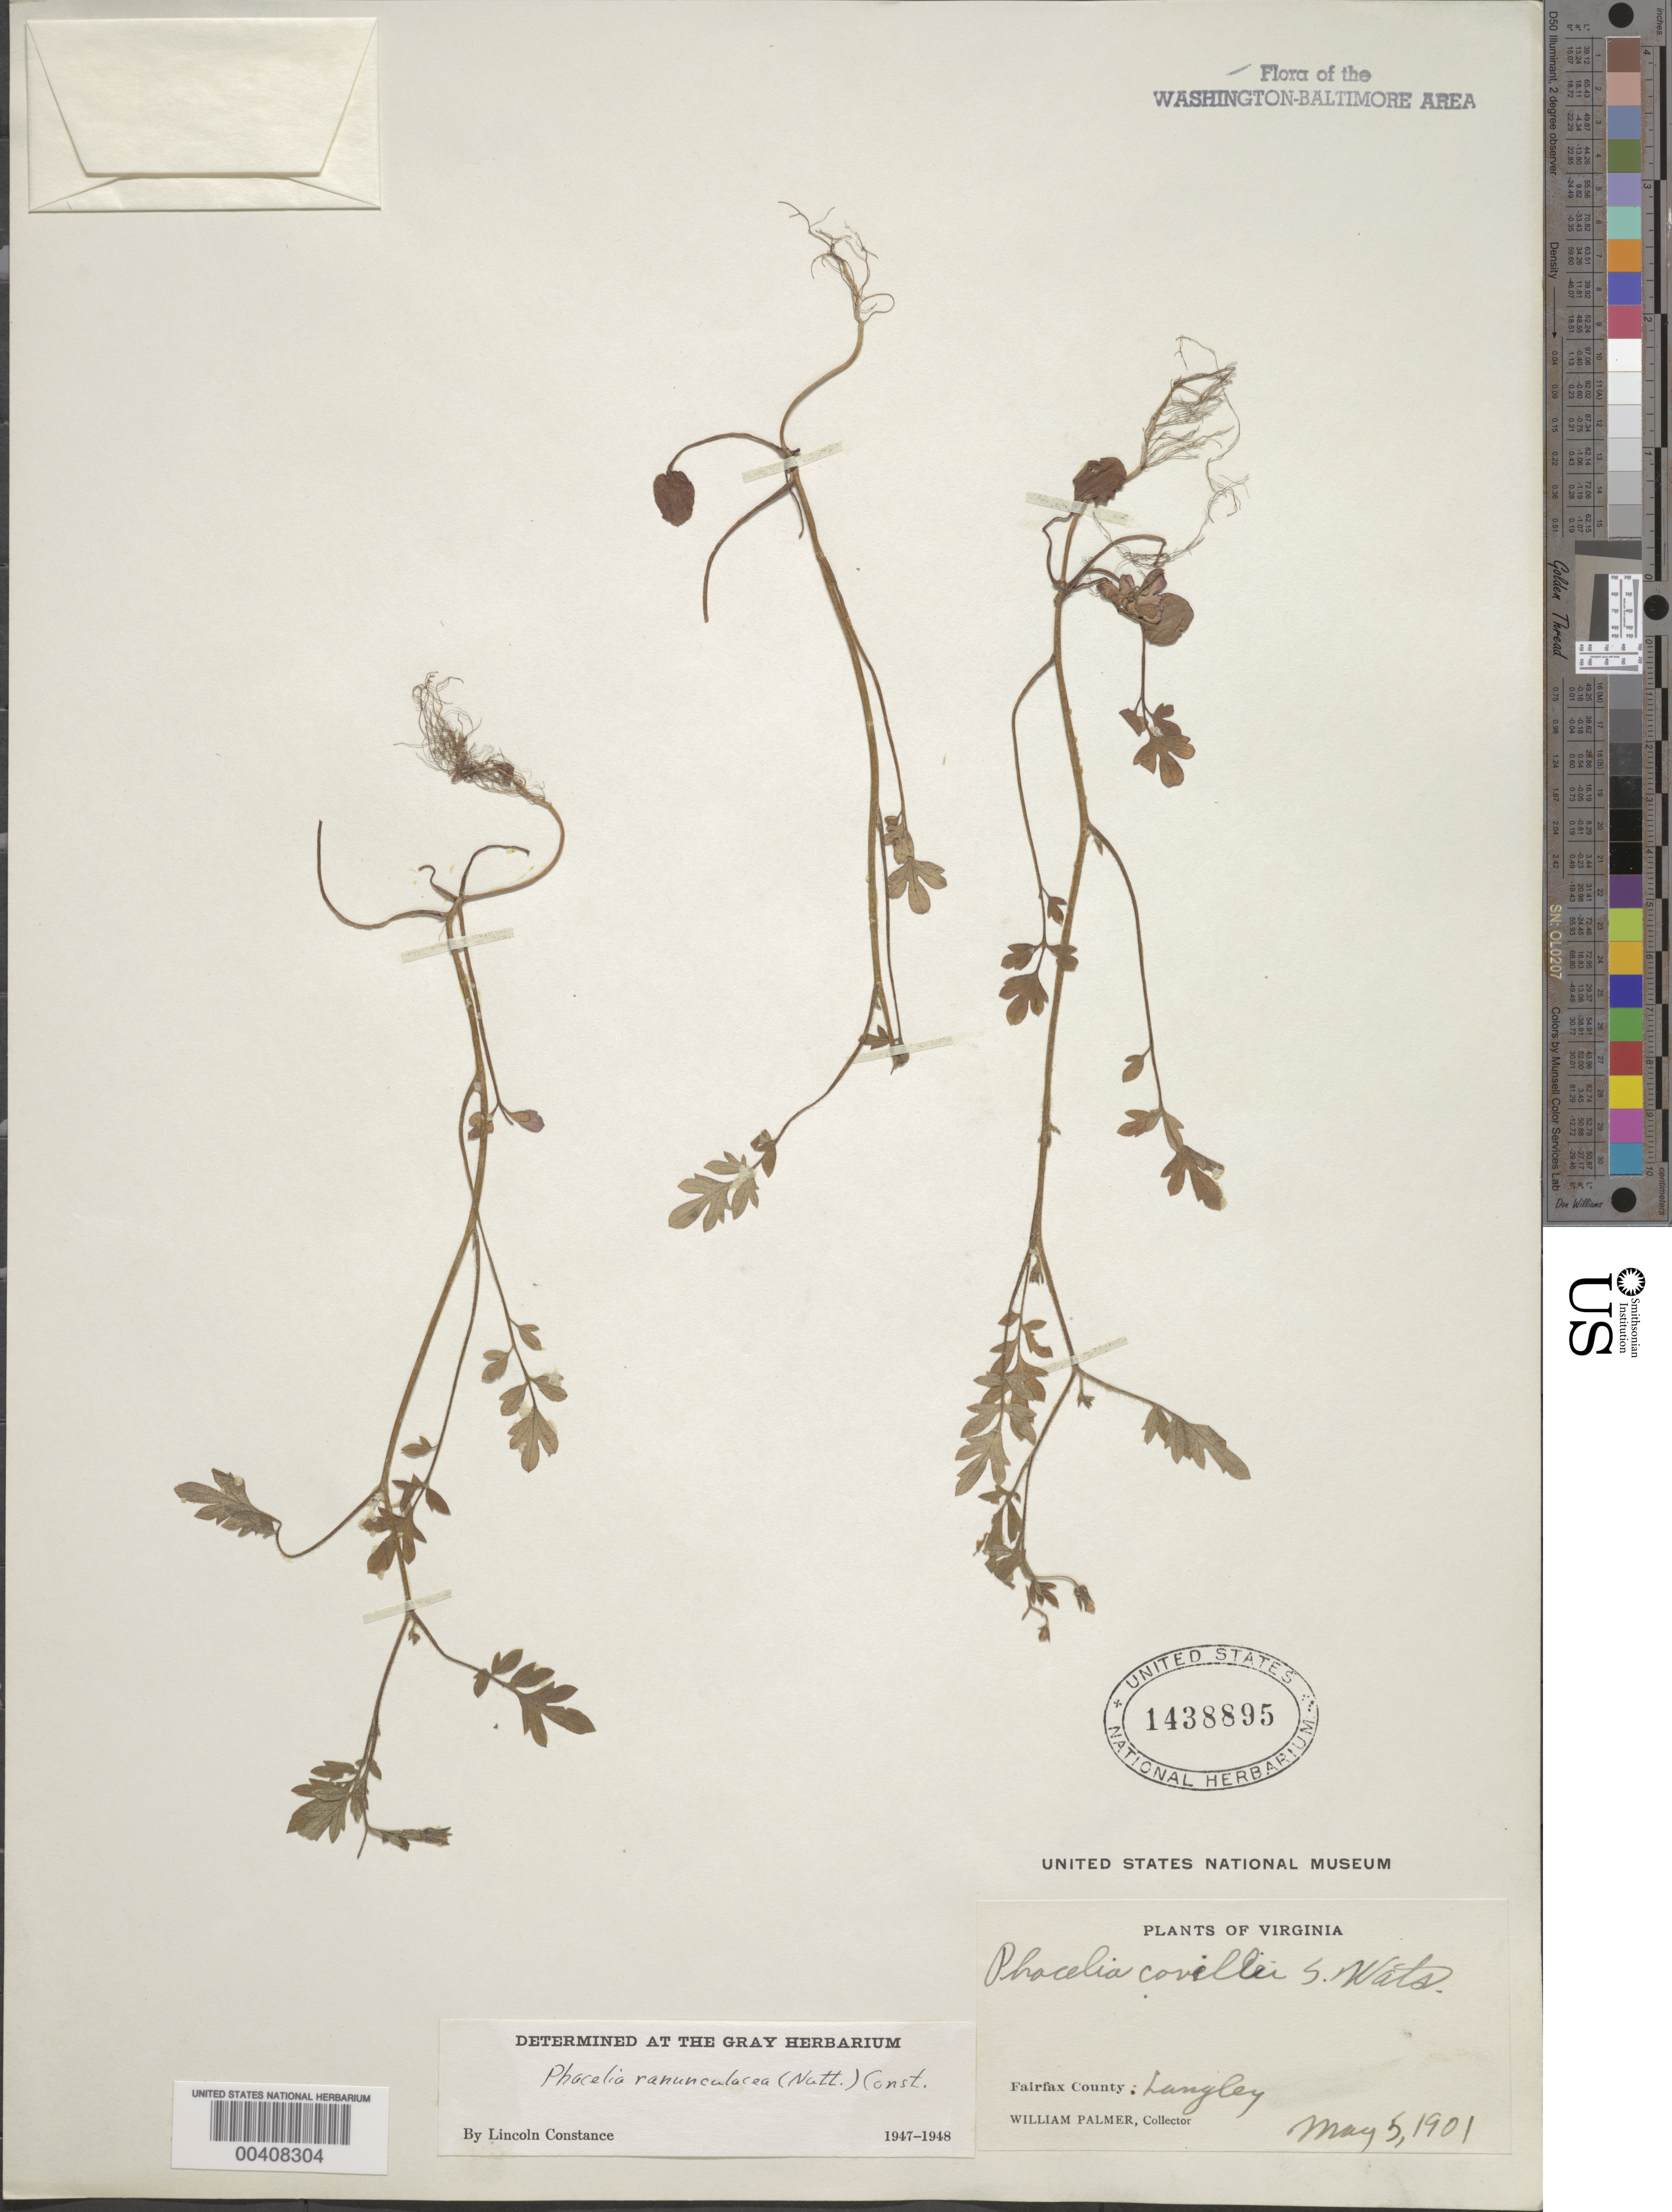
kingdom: Plantae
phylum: Tracheophyta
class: Magnoliopsida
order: Boraginales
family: Hydrophyllaceae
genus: Phacelia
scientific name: Phacelia ranunculacea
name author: (Nutt.) Constance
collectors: W. Palmer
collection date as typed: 05 May 1901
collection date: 1901-05-05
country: United States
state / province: Virginia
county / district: Fairfax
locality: Langley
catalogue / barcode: US 1438895